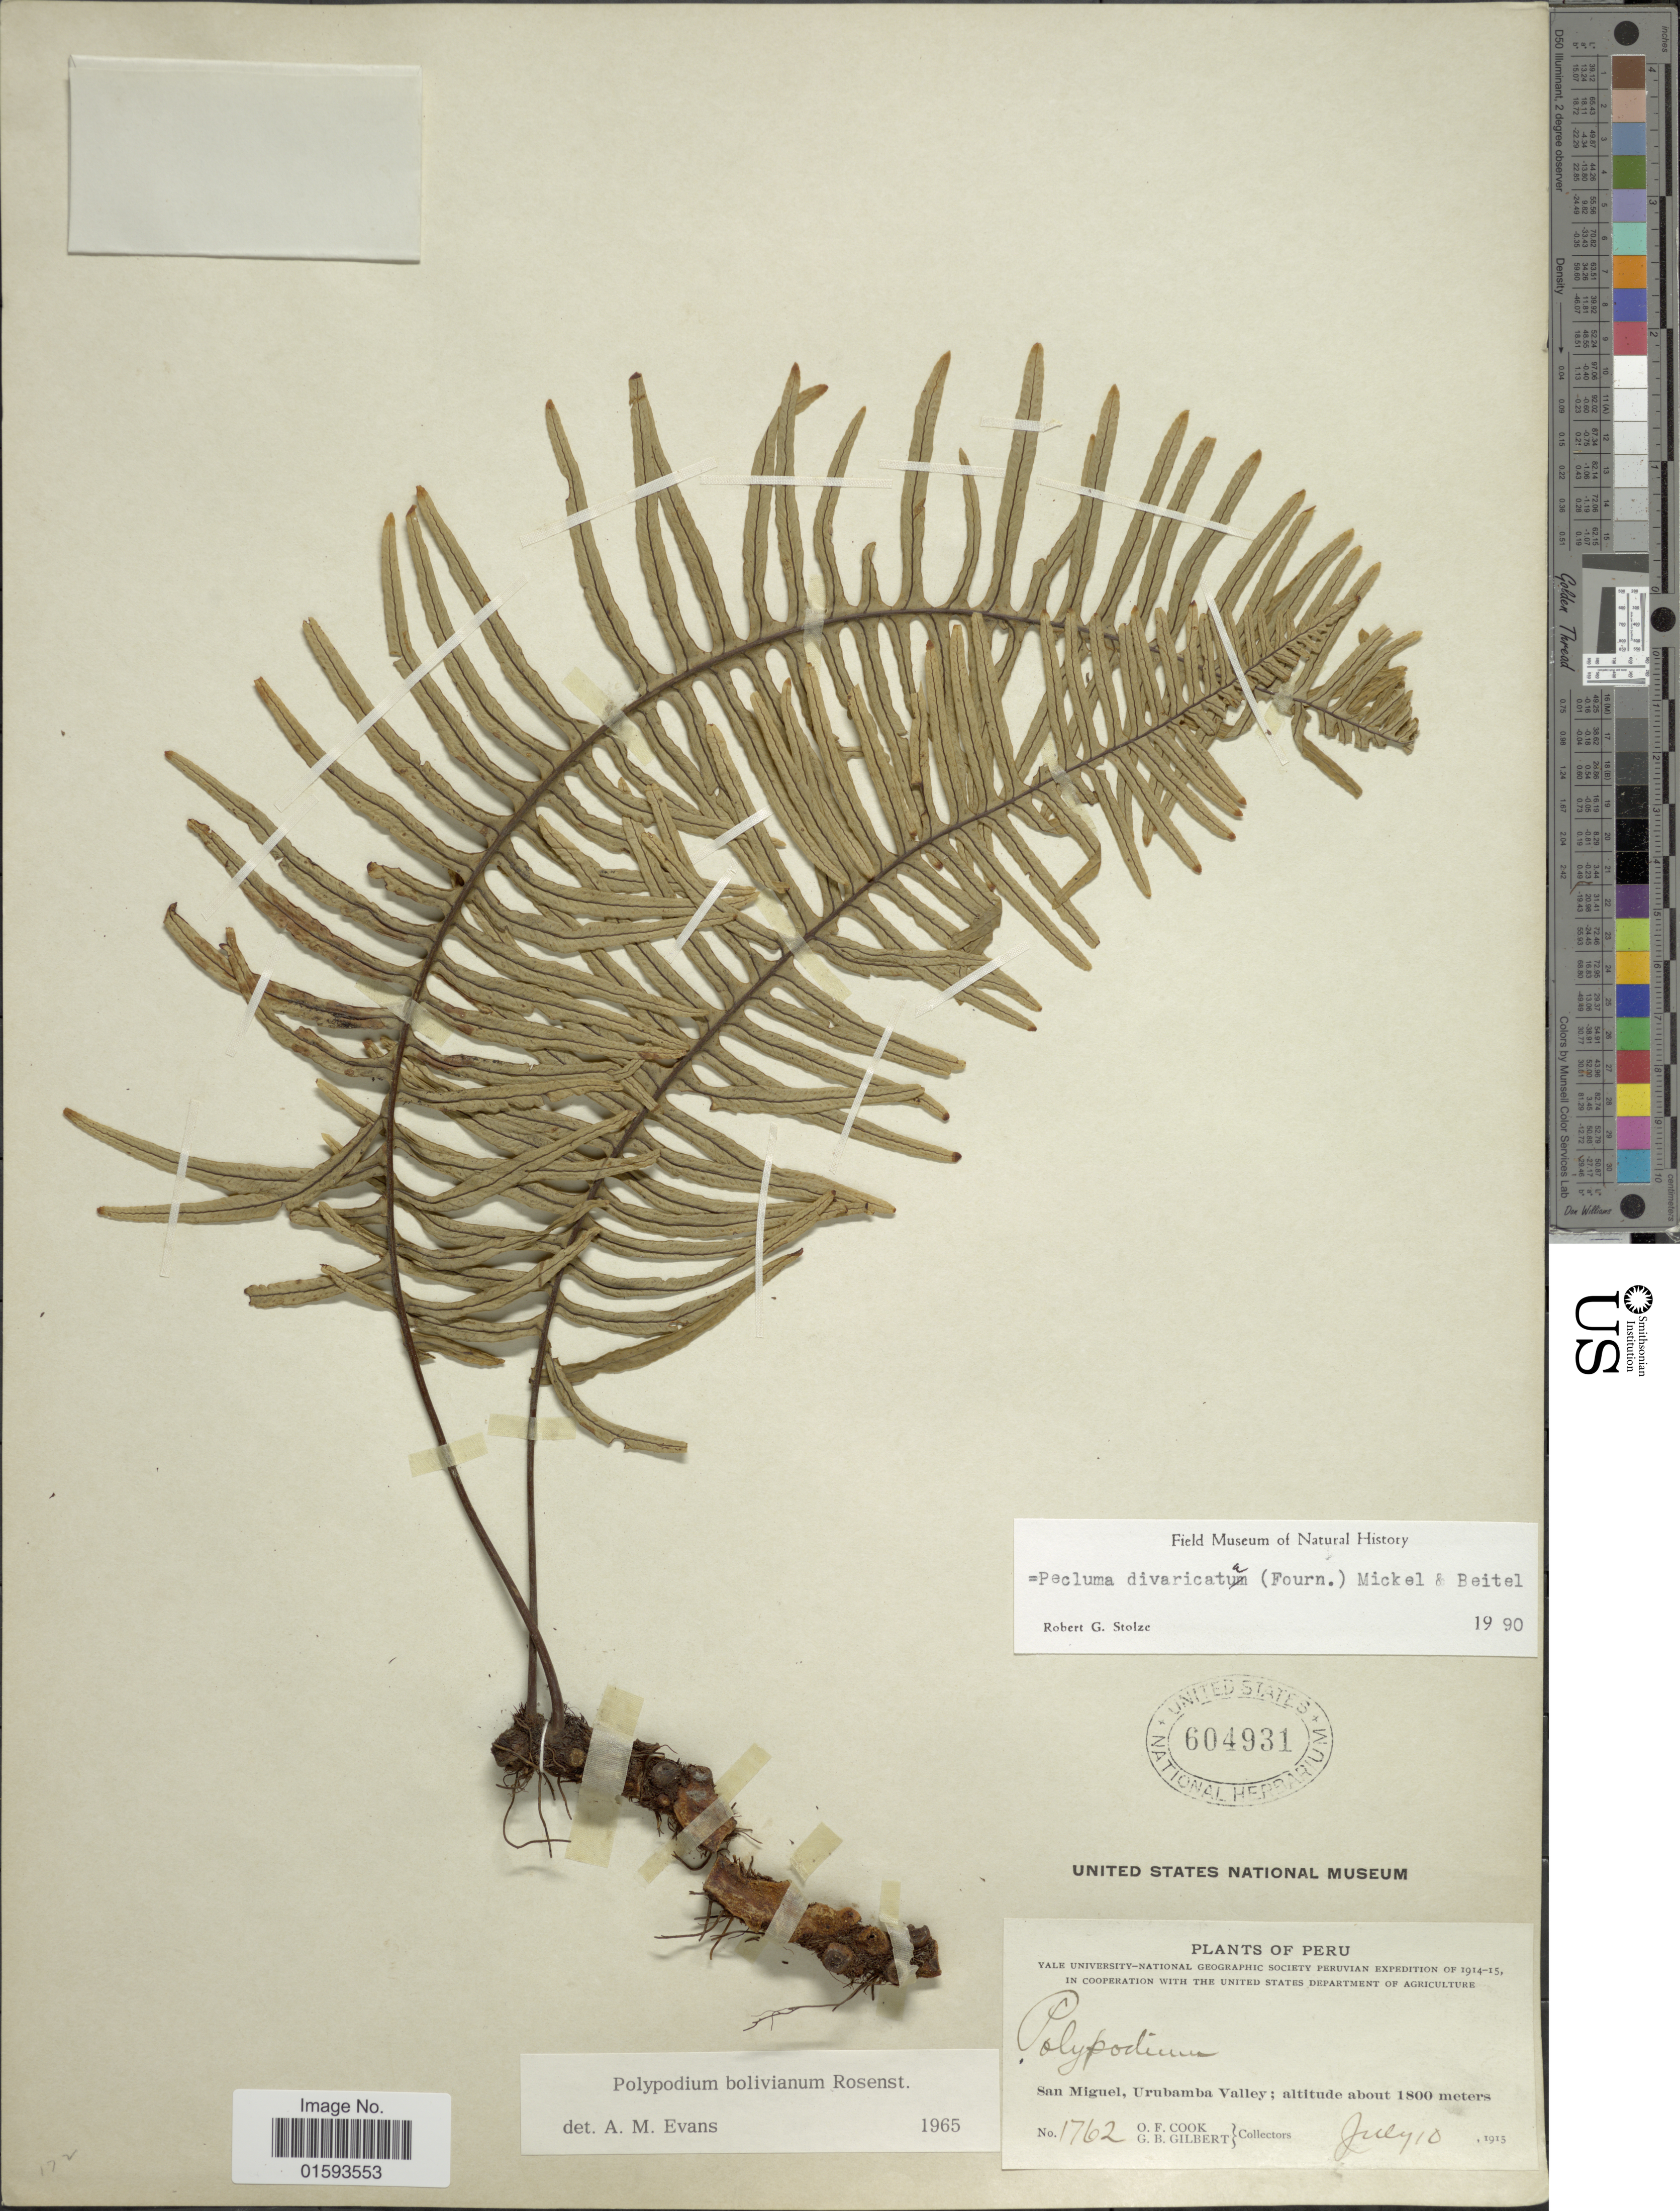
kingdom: Plantae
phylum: Tracheophyta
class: Polypodiopsida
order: Polypodiales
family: Polypodiaceae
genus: Pecluma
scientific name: Pecluma divaricata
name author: (E. Fourn.) Mickel & Beitel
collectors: O. F. Cook & G. B. Gilbert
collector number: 1762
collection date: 1915-07-10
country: Peru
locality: San Miguel, Urubamba Valley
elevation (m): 1800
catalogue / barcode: US 604931